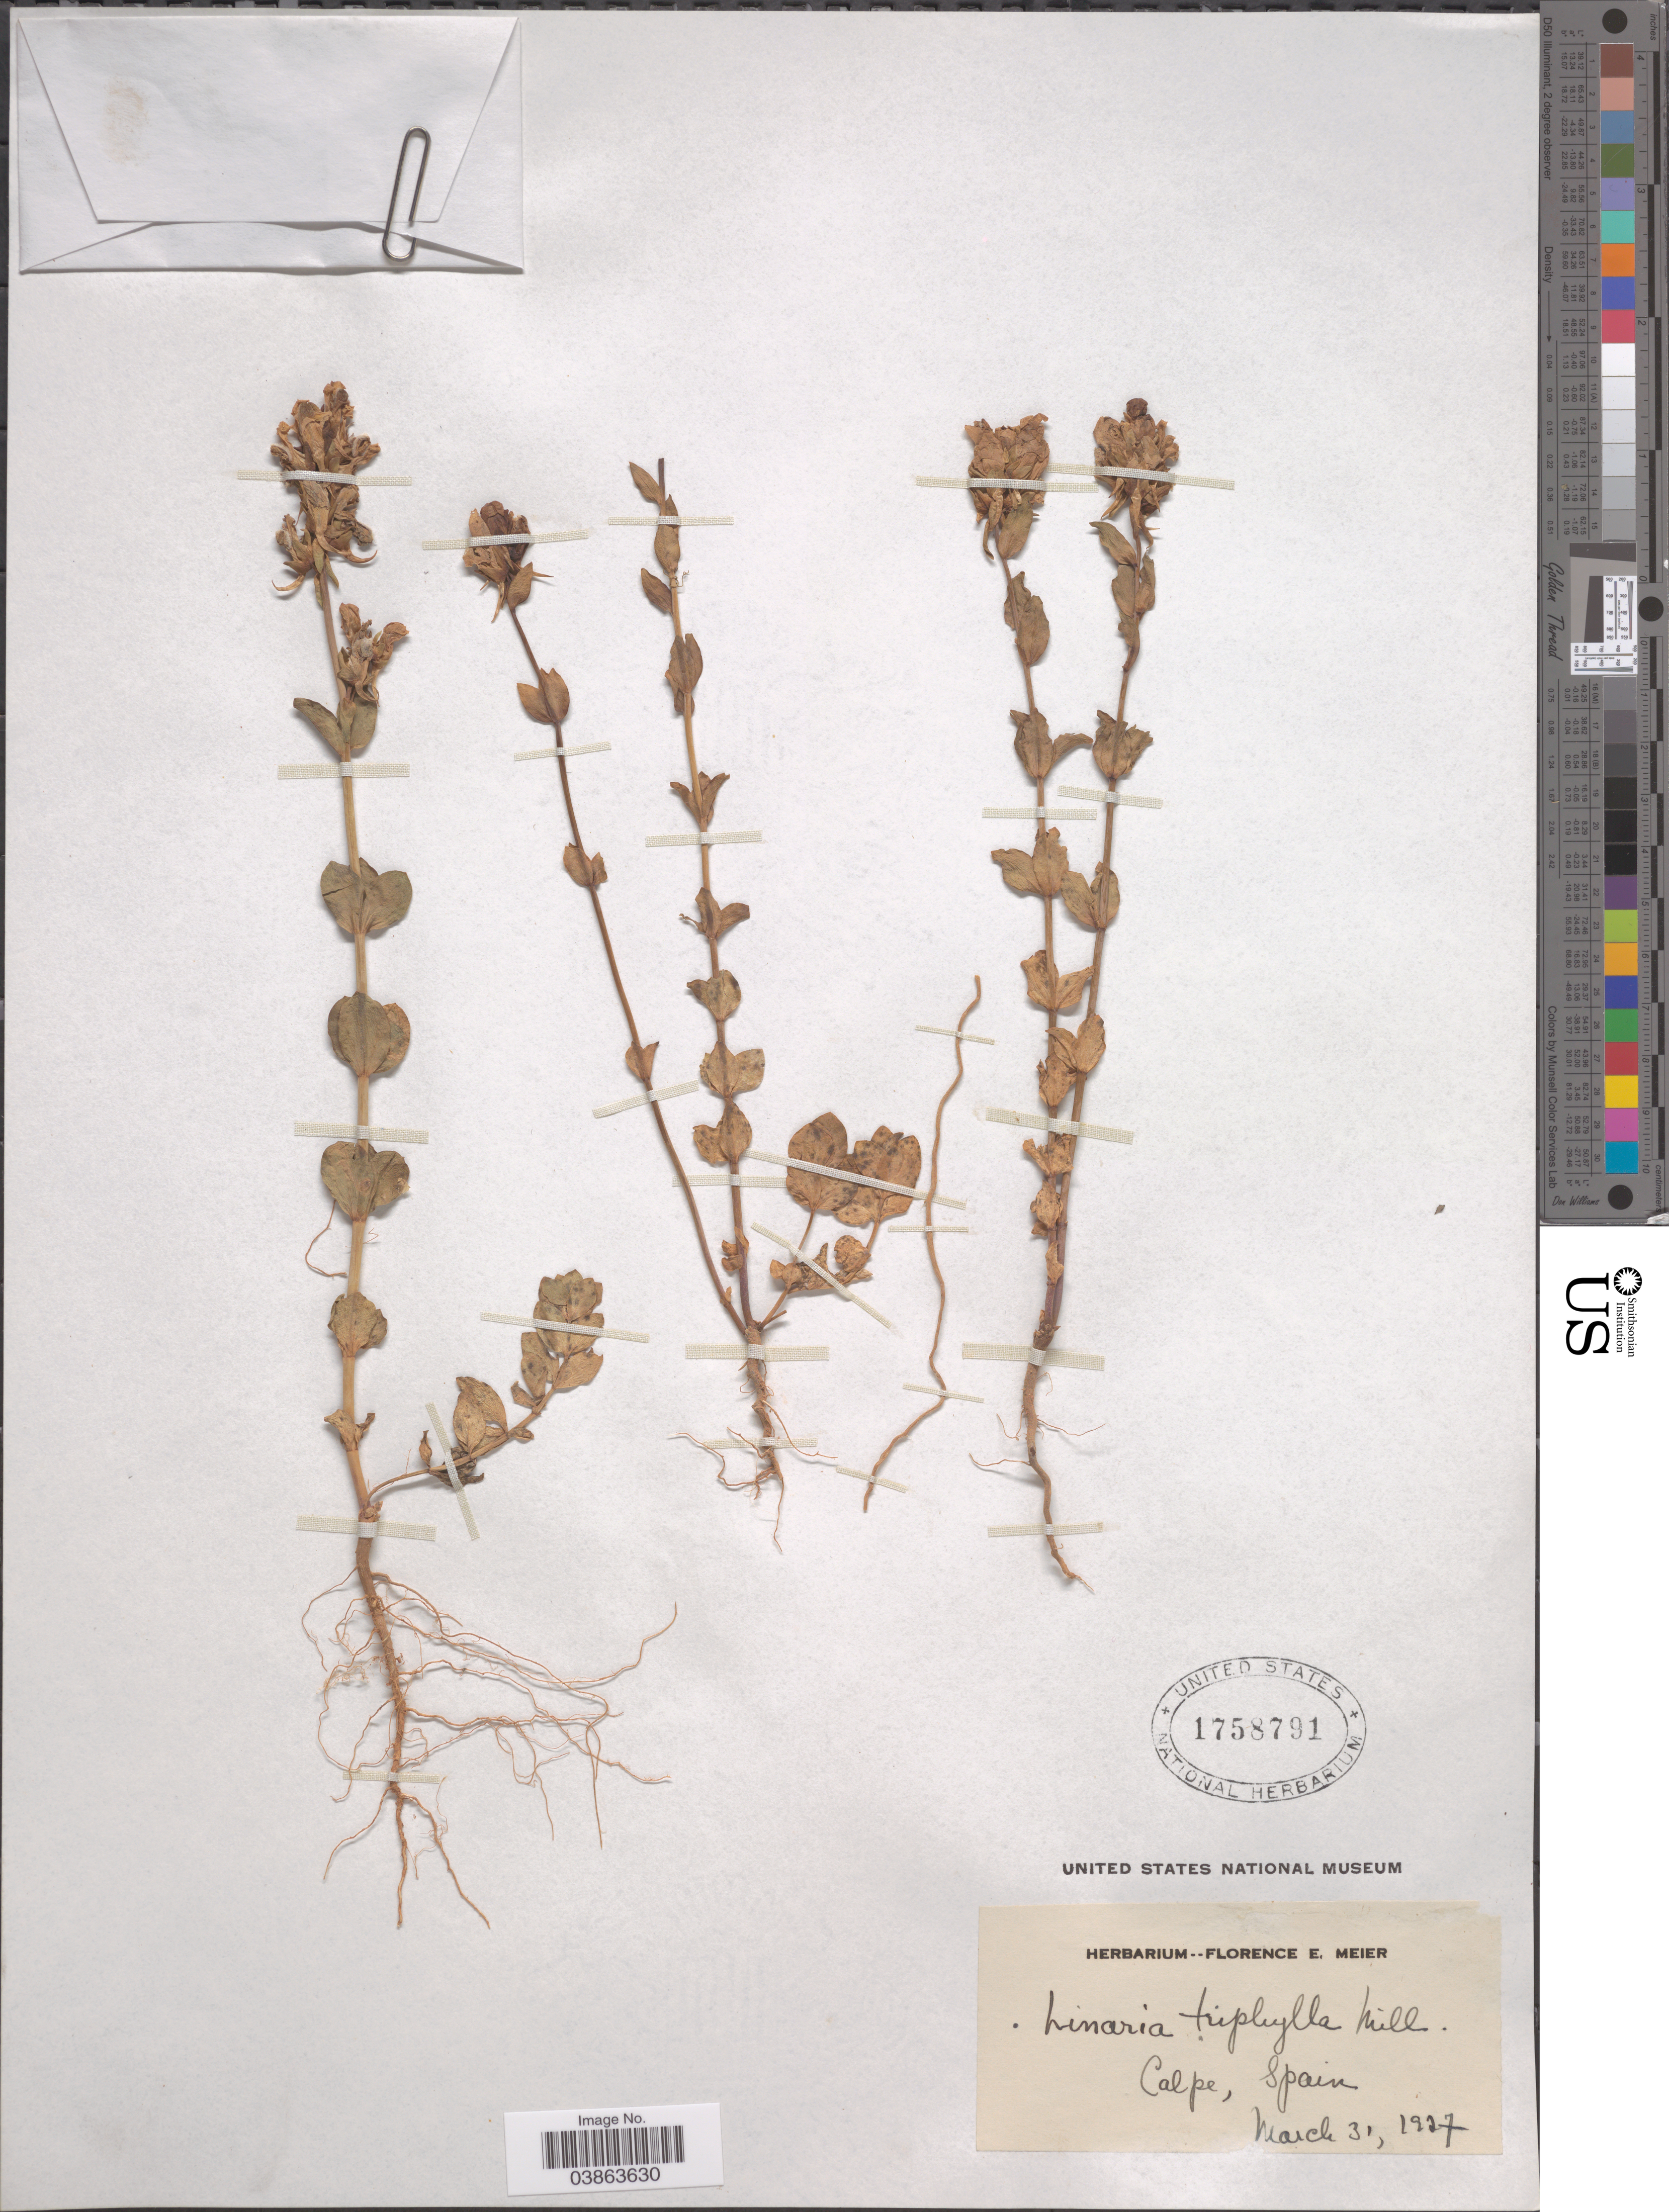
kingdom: Plantae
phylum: Tracheophyta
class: Magnoliopsida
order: Lamiales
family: Plantaginaceae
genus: Linaria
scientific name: Linaria triphylla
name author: (L.) Mill.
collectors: ex herb. Florence E. Meier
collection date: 1927-03-31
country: Spain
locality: Calpe.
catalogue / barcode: US 1758791